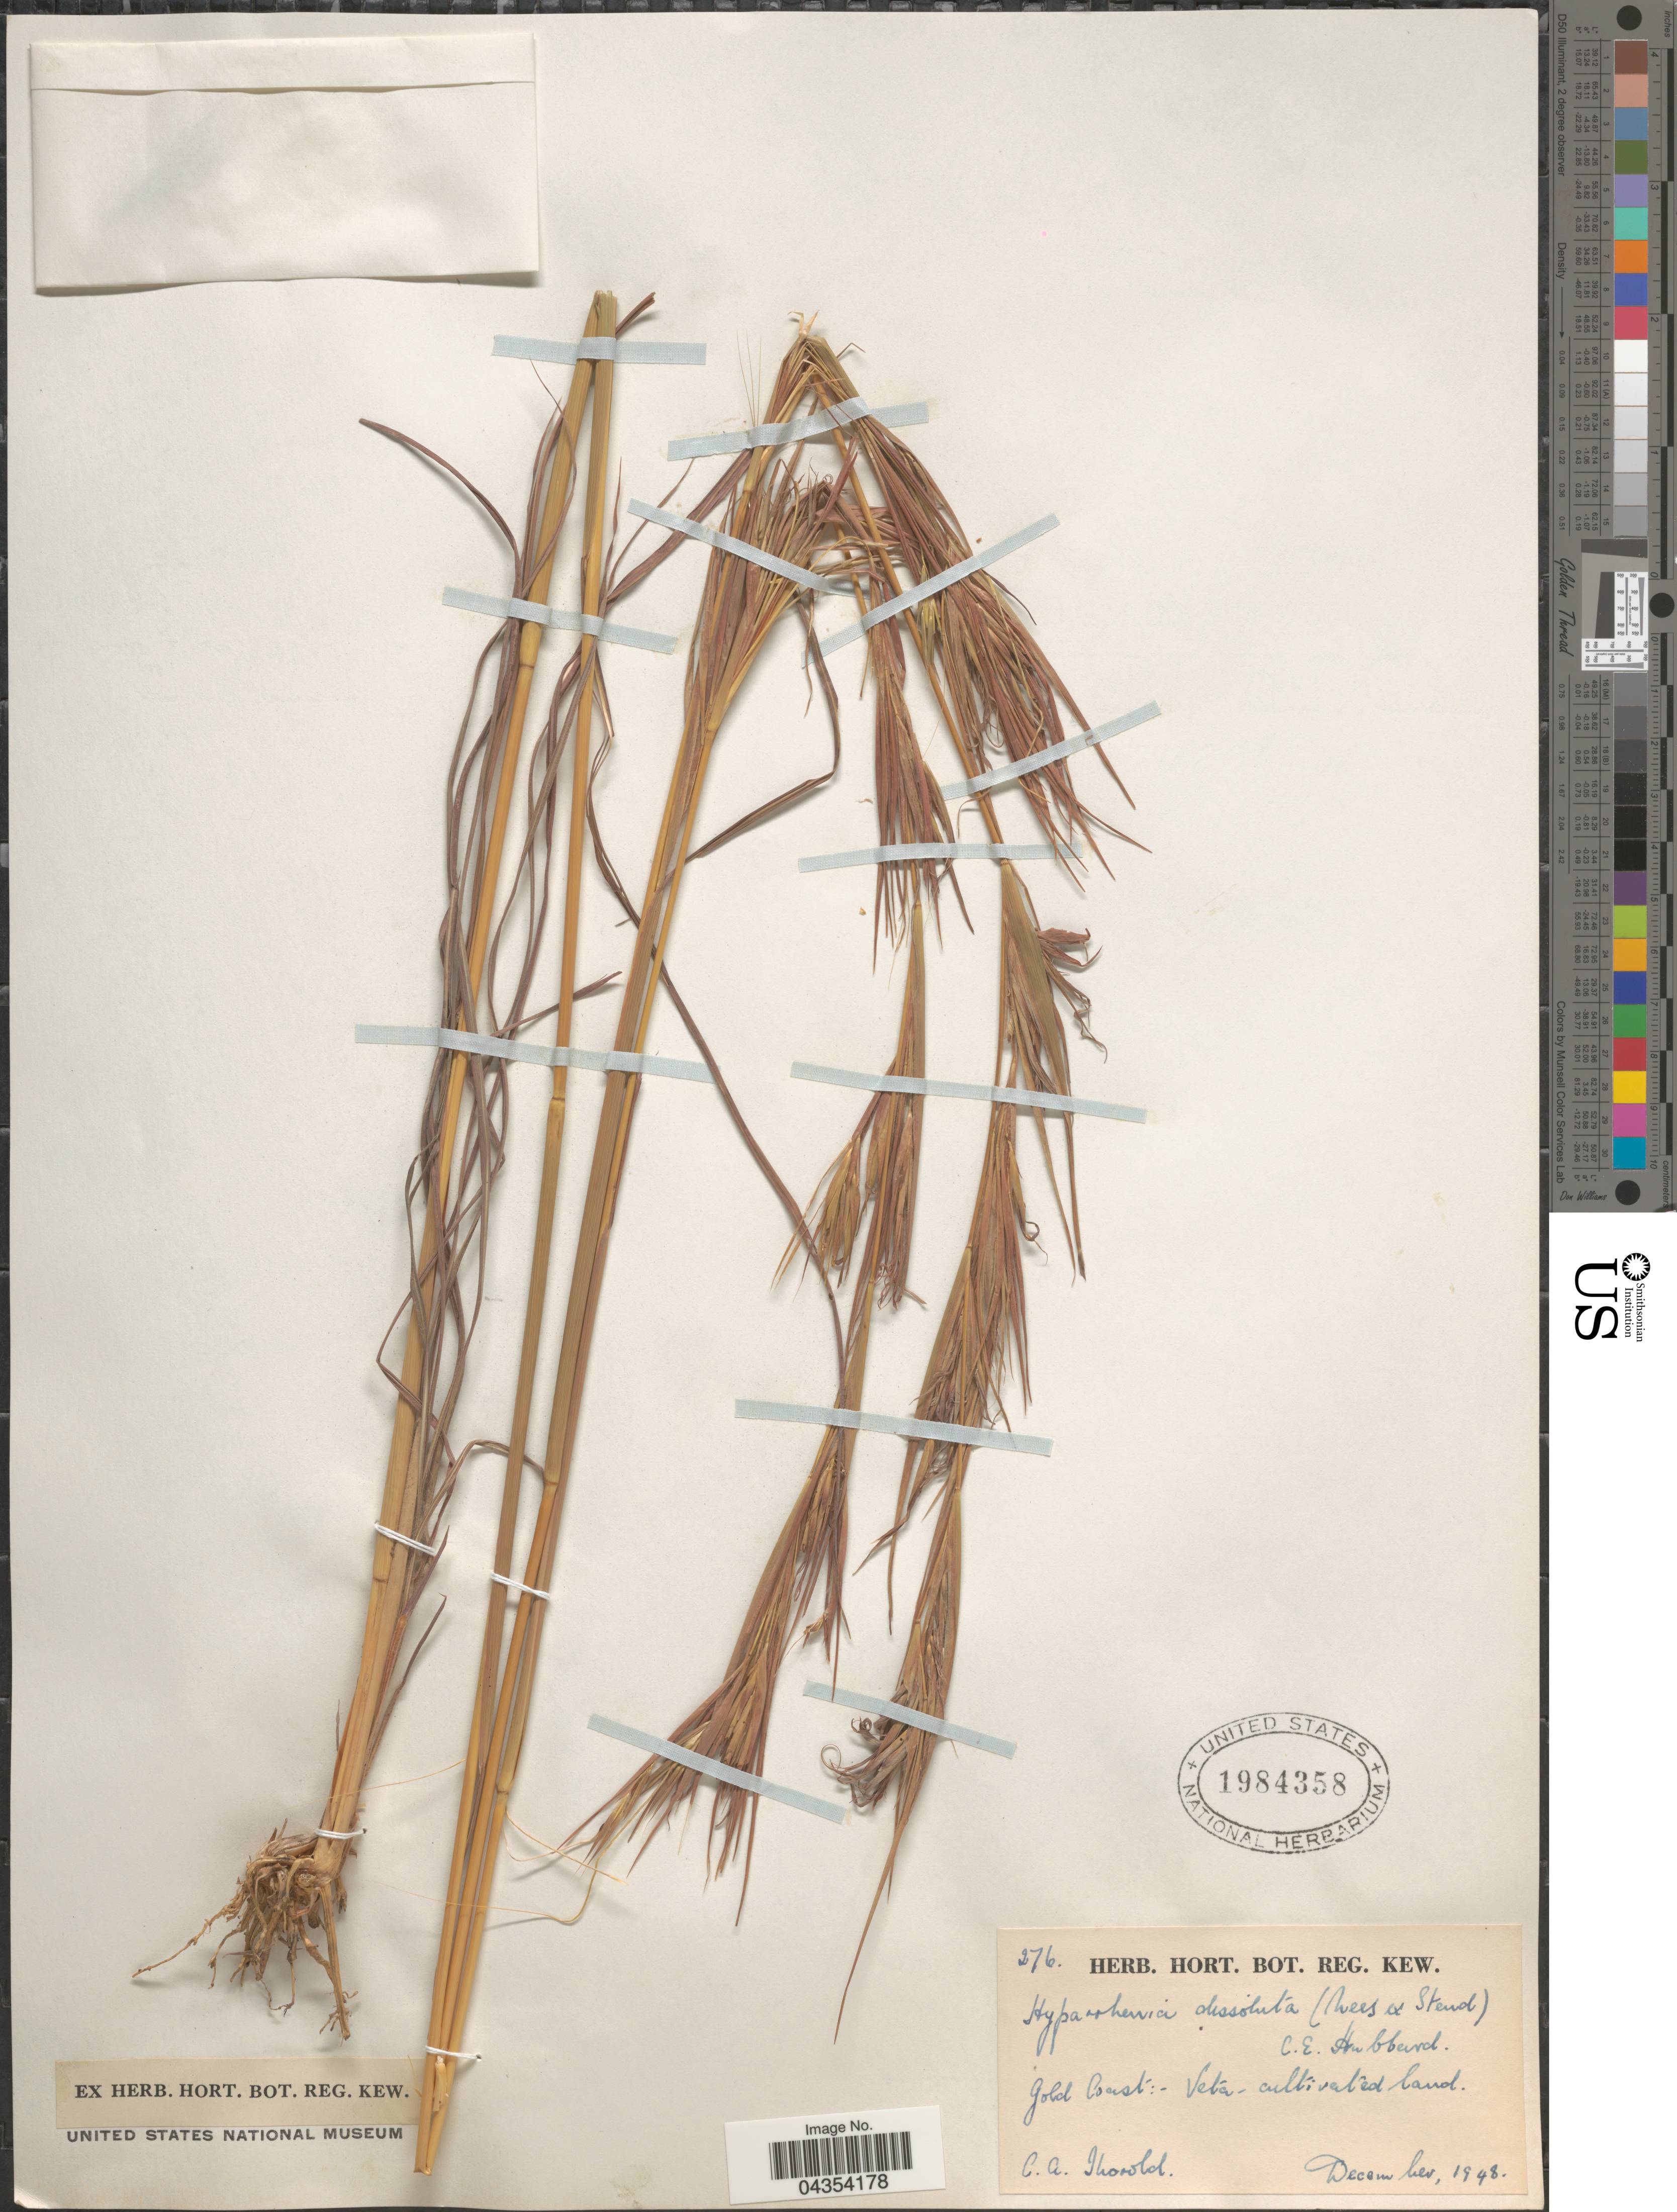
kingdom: Plantae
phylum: Tracheophyta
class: Liliopsida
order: Poales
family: Poaceae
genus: Hyperthelia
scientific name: Hyperthelia dissoluta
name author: (Nees ex Steud.) Clayton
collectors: C. Thorold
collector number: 276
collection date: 1948-12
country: Ghana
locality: Gold Coast: Veta.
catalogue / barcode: US 1984358